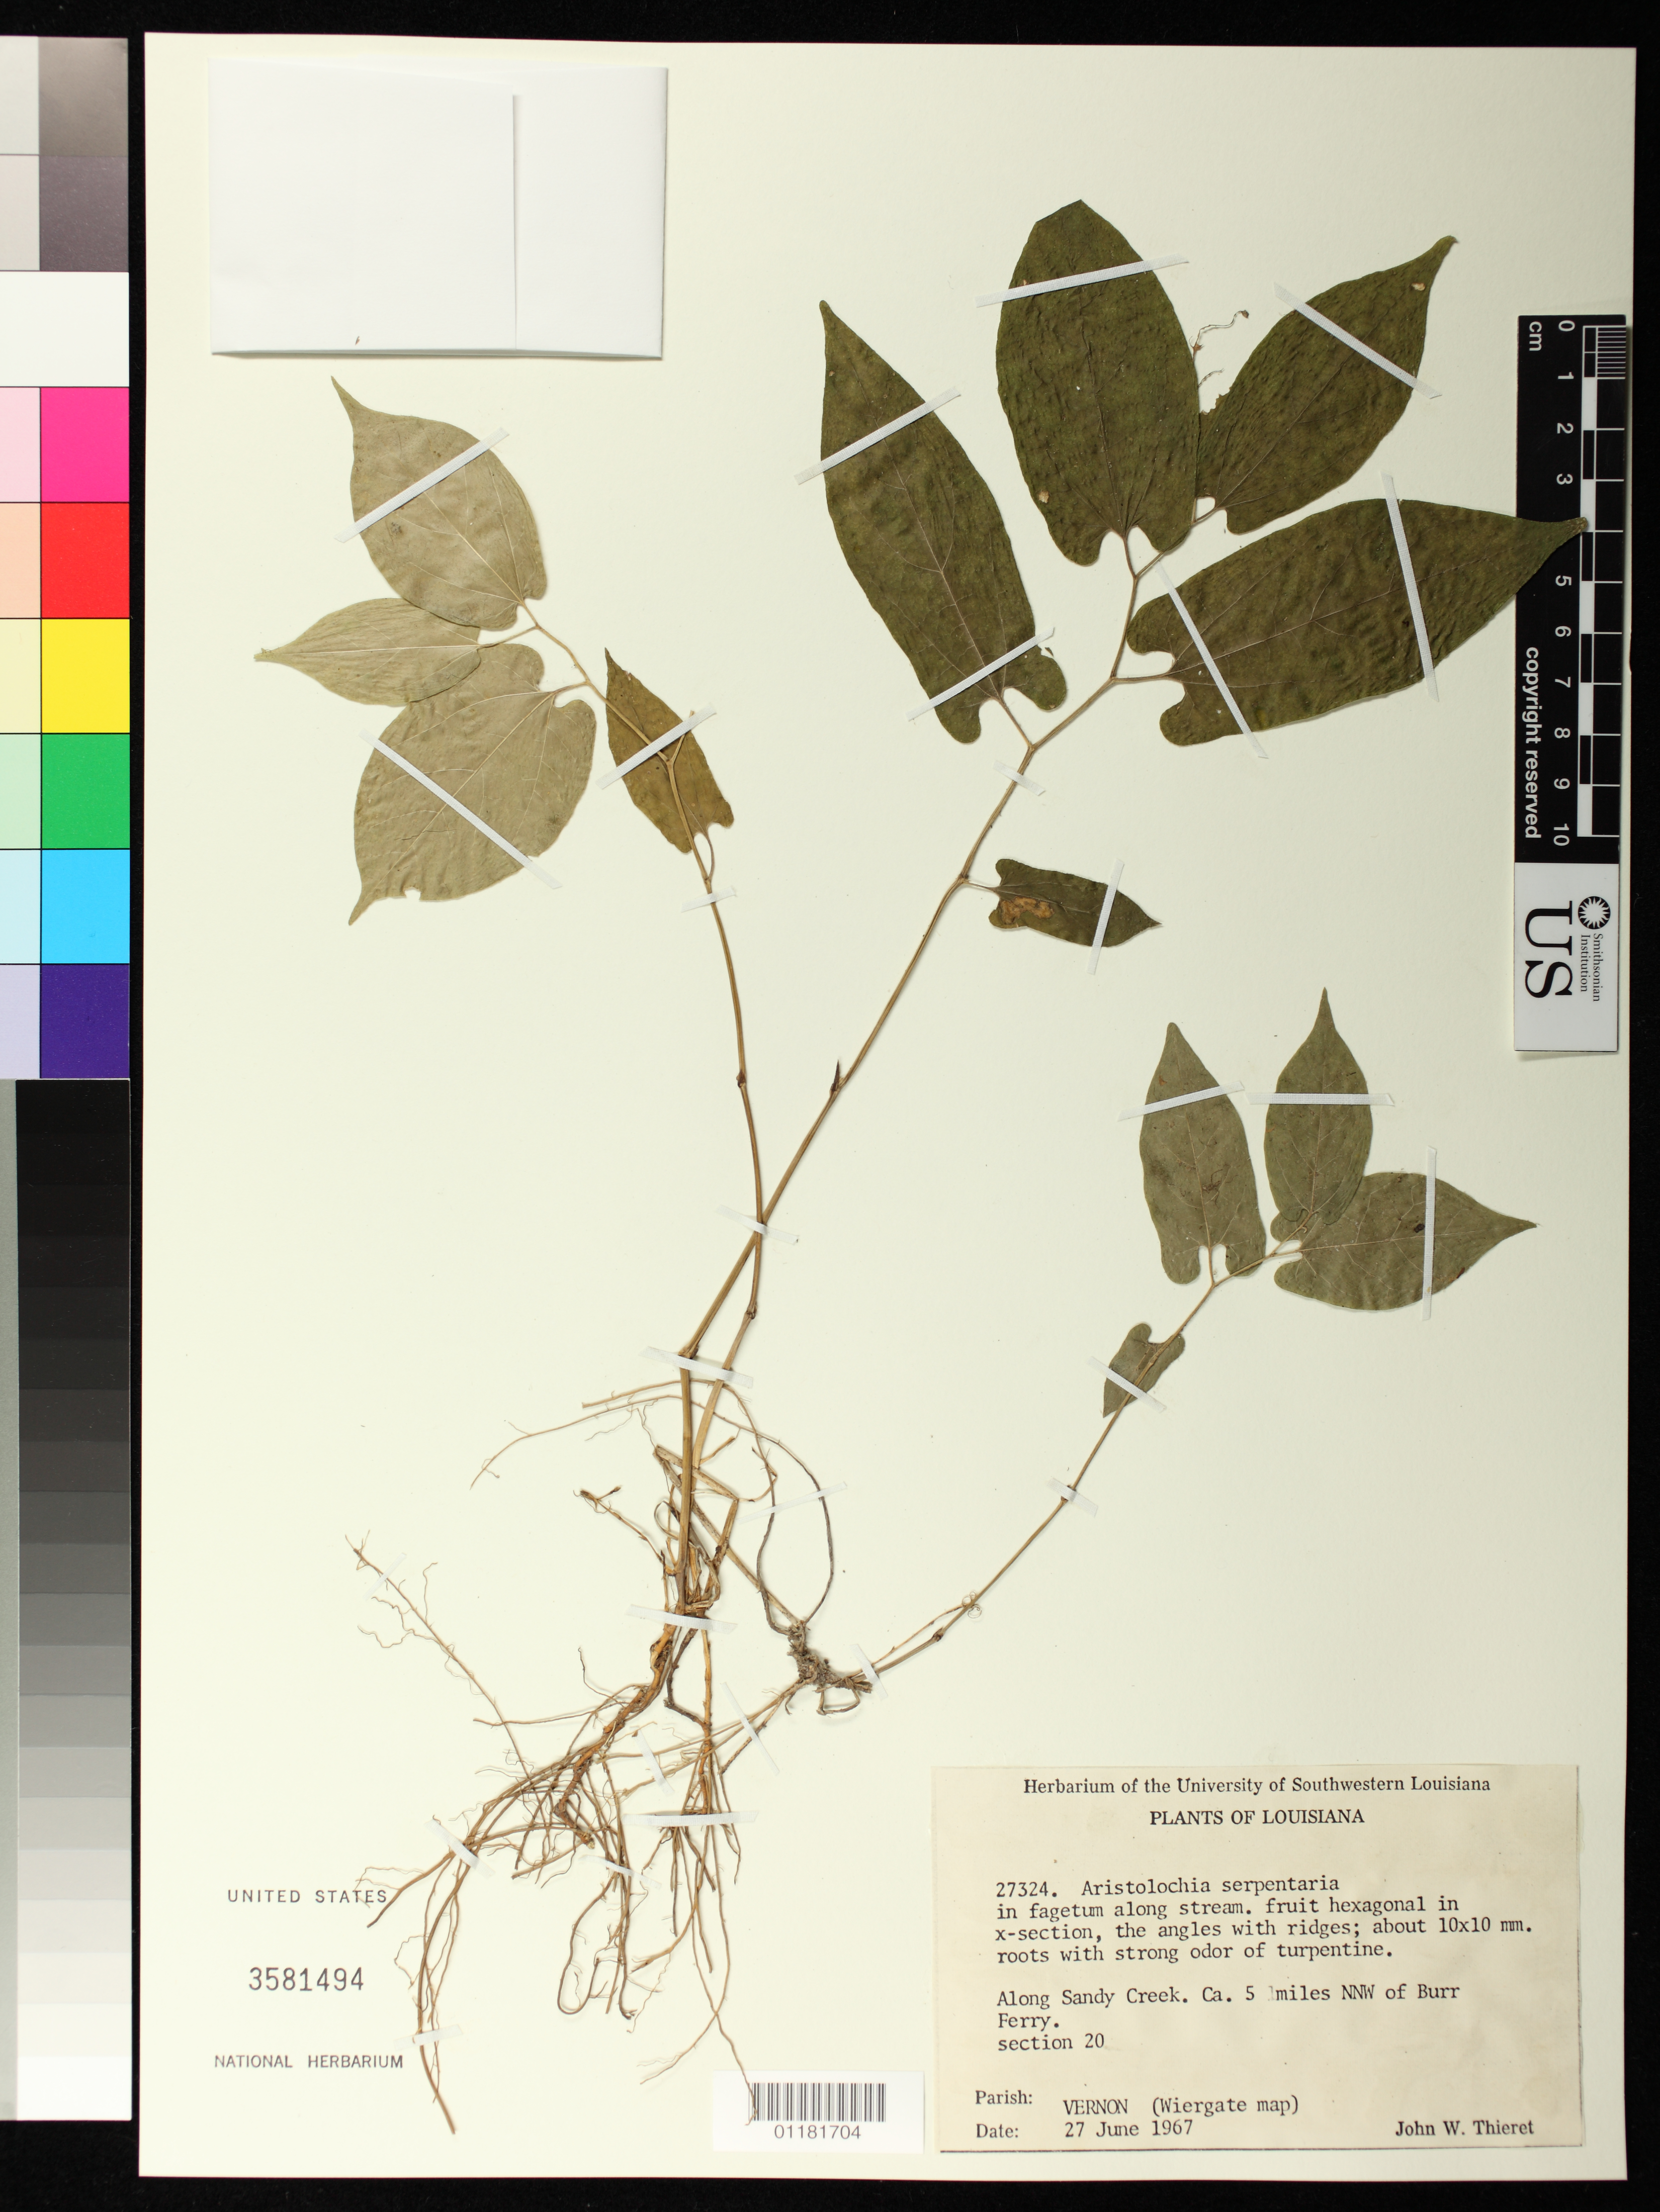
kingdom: Plantae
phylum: Tracheophyta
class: Magnoliopsida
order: Piperales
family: Aristolochiaceae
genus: Aristolochia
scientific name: Aristolochia serpentaria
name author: L.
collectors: J. W. Thieret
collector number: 27324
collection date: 1967-06-27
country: United States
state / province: Louisiana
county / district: Vernon Parish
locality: Along Sandy Creek. Ca. 5 miles NW of Burr Ferry. section 20. Vernon Parish (Wiergate map)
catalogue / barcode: US 3581494